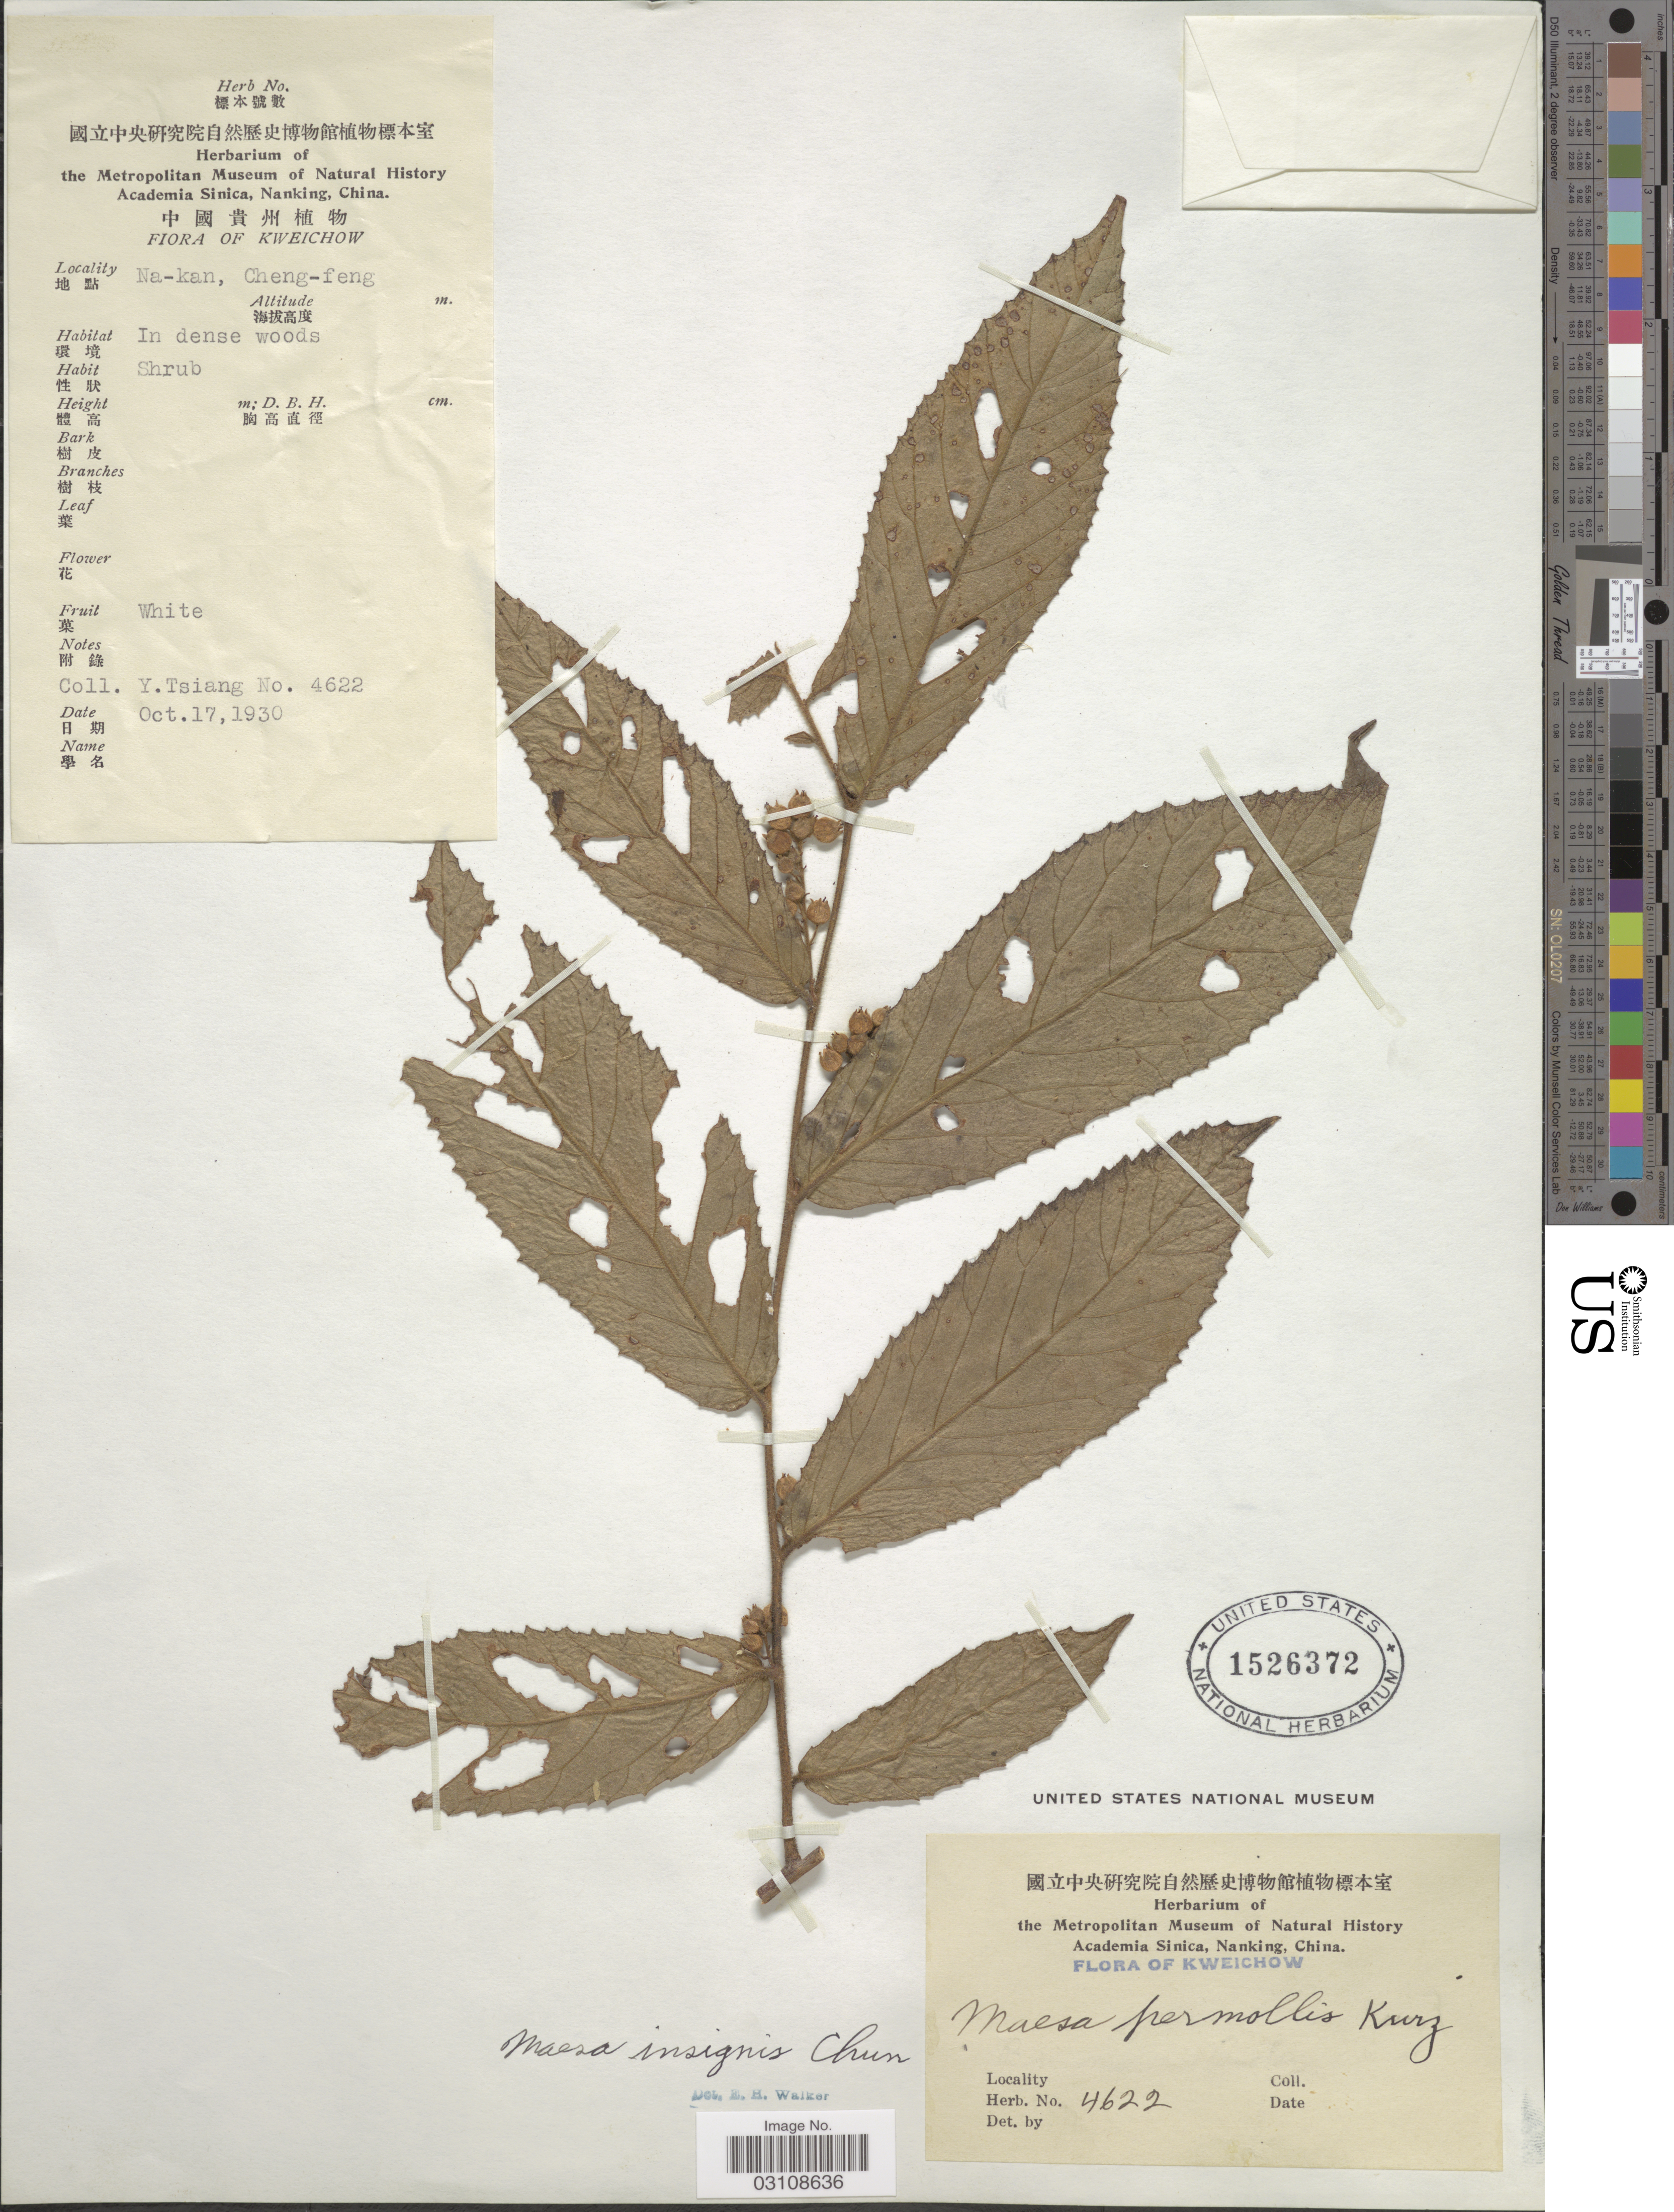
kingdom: Plantae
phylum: Tracheophyta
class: Magnoliopsida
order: Ericales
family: Primulaceae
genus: Maesa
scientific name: Maesa insignis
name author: Chun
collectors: Y. Tsiang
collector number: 4622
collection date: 1930-10-17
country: China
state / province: Guizhou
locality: Kweichow, Na-kan, Cheng-feng.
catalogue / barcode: US 1526372